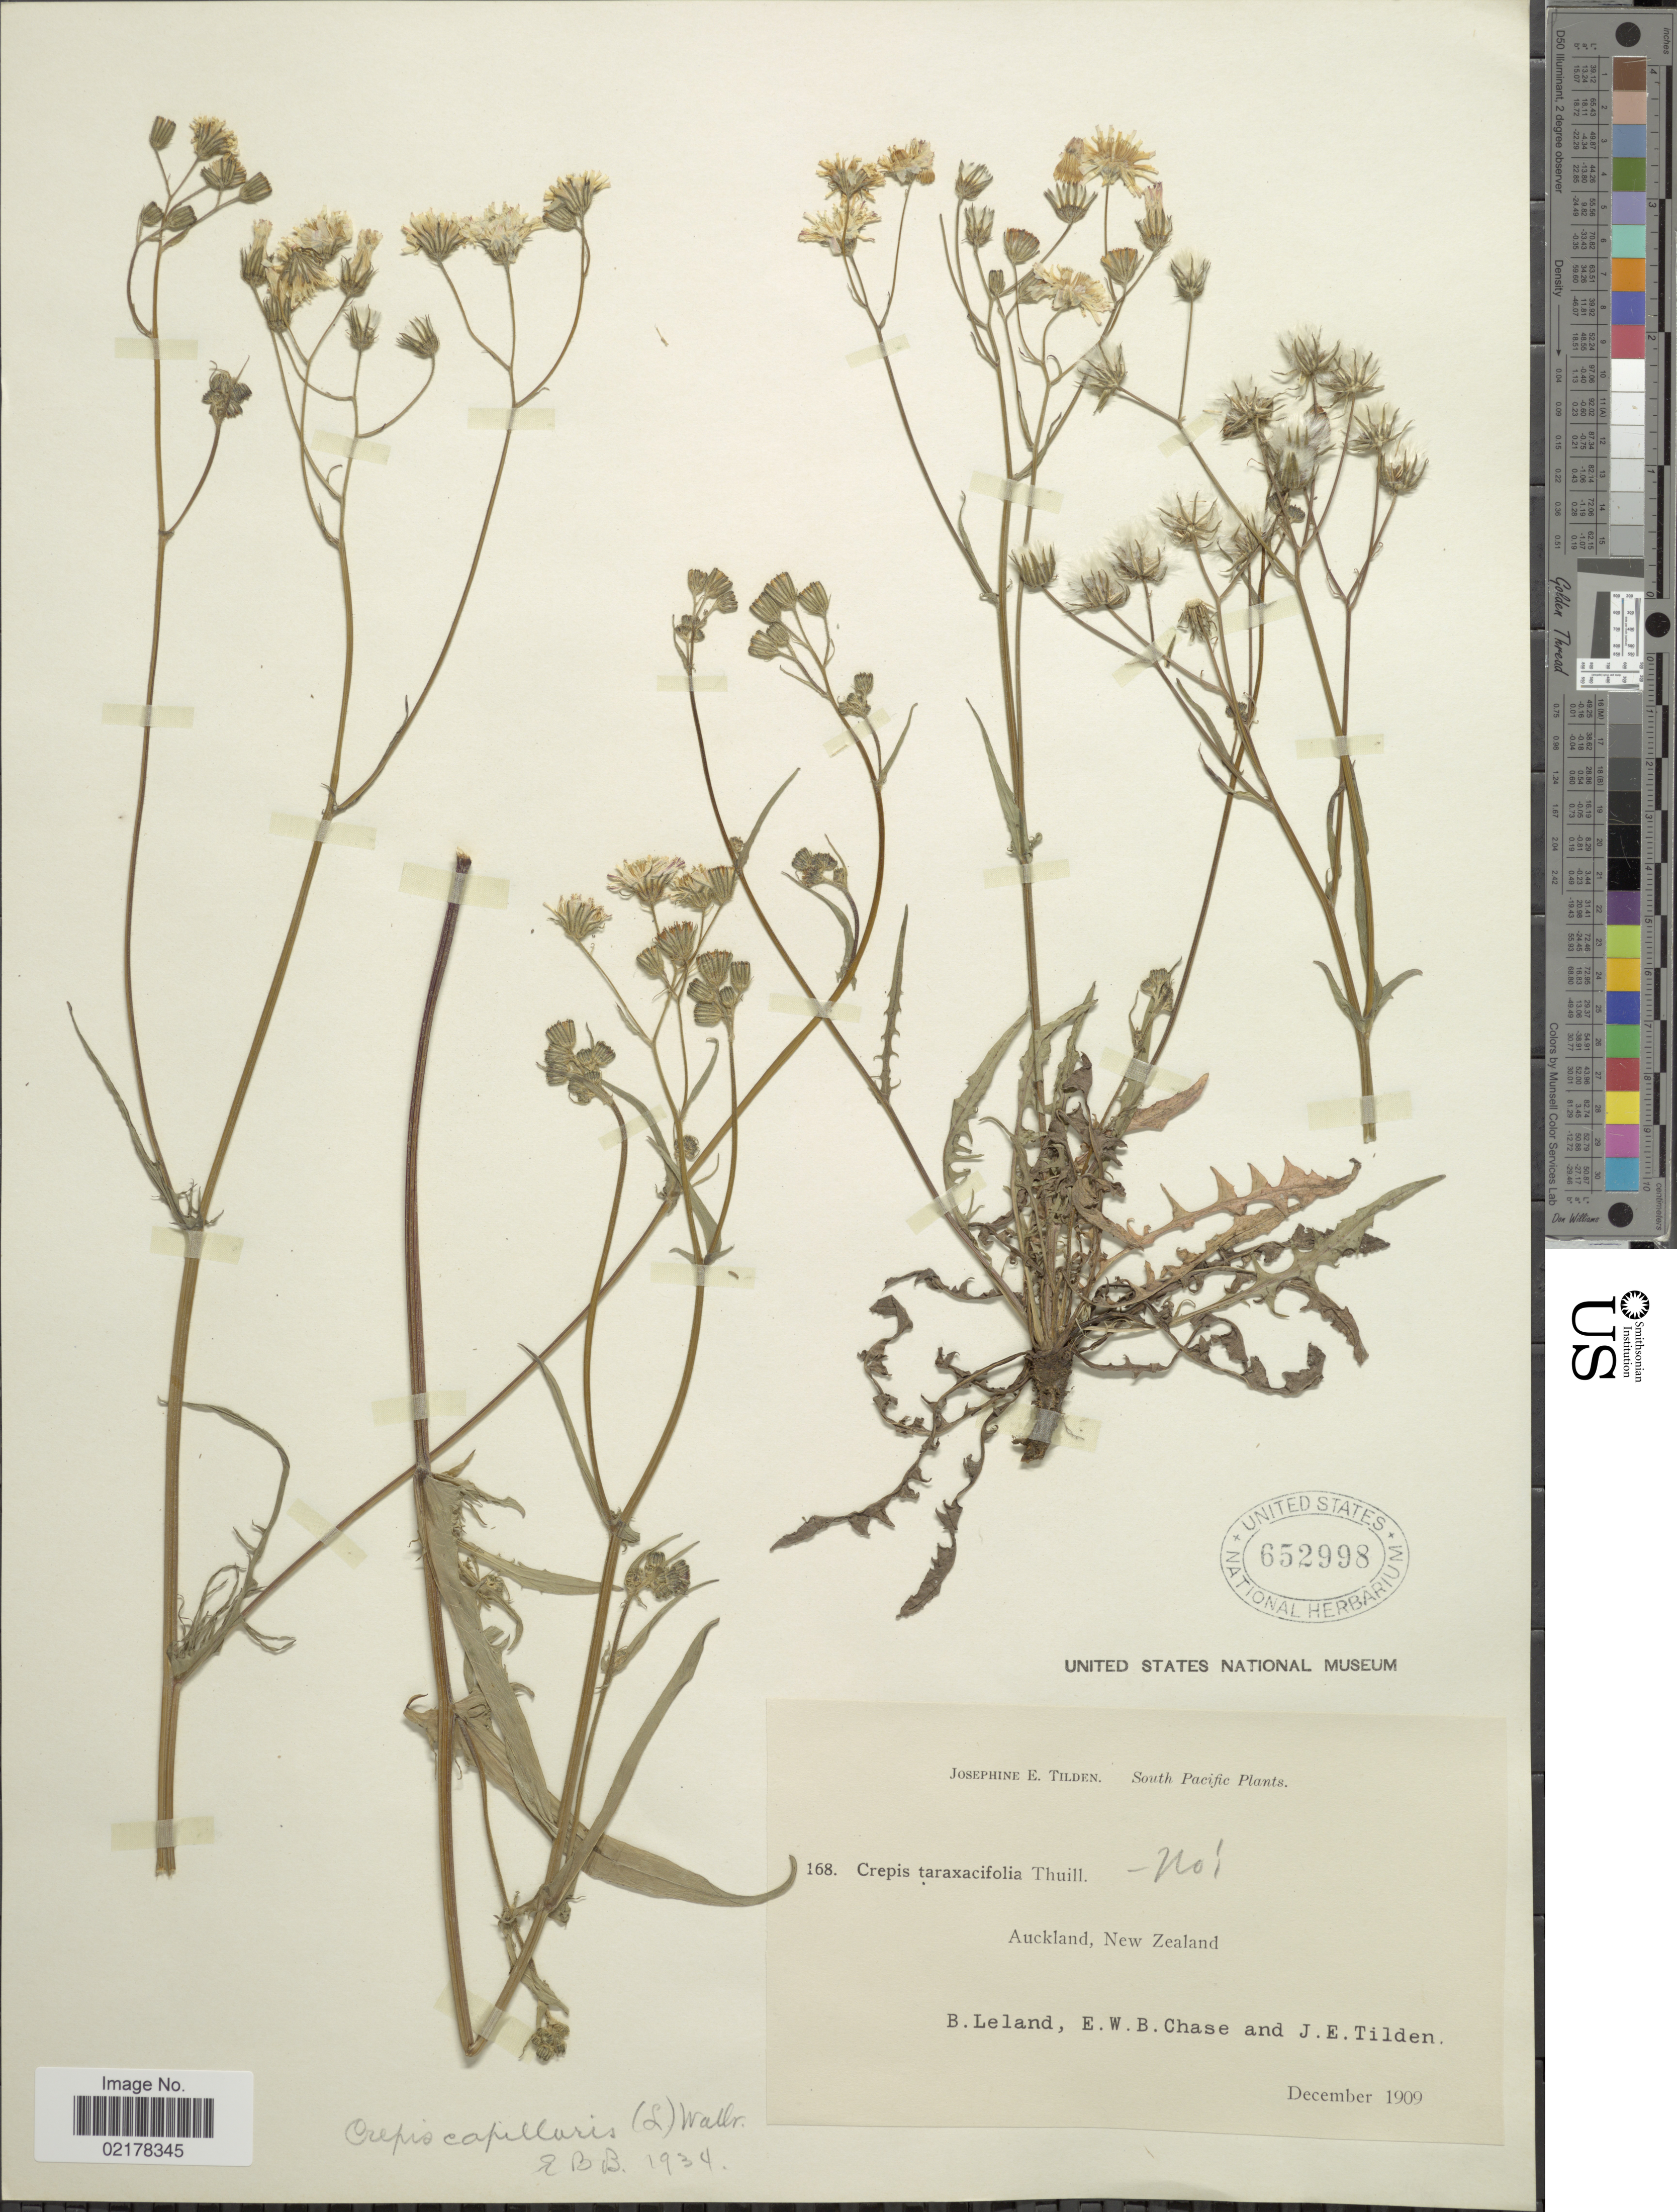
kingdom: Plantae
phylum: Tracheophyta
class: Magnoliopsida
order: Asterales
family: Asteraceae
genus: Crepis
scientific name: Crepis capillaris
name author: (L.) Wallr.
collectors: B. Leland, E. W. Chase & J. E. Tilden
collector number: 168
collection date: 1909-12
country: New Zealand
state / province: Auckland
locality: Auckland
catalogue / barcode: US 652998